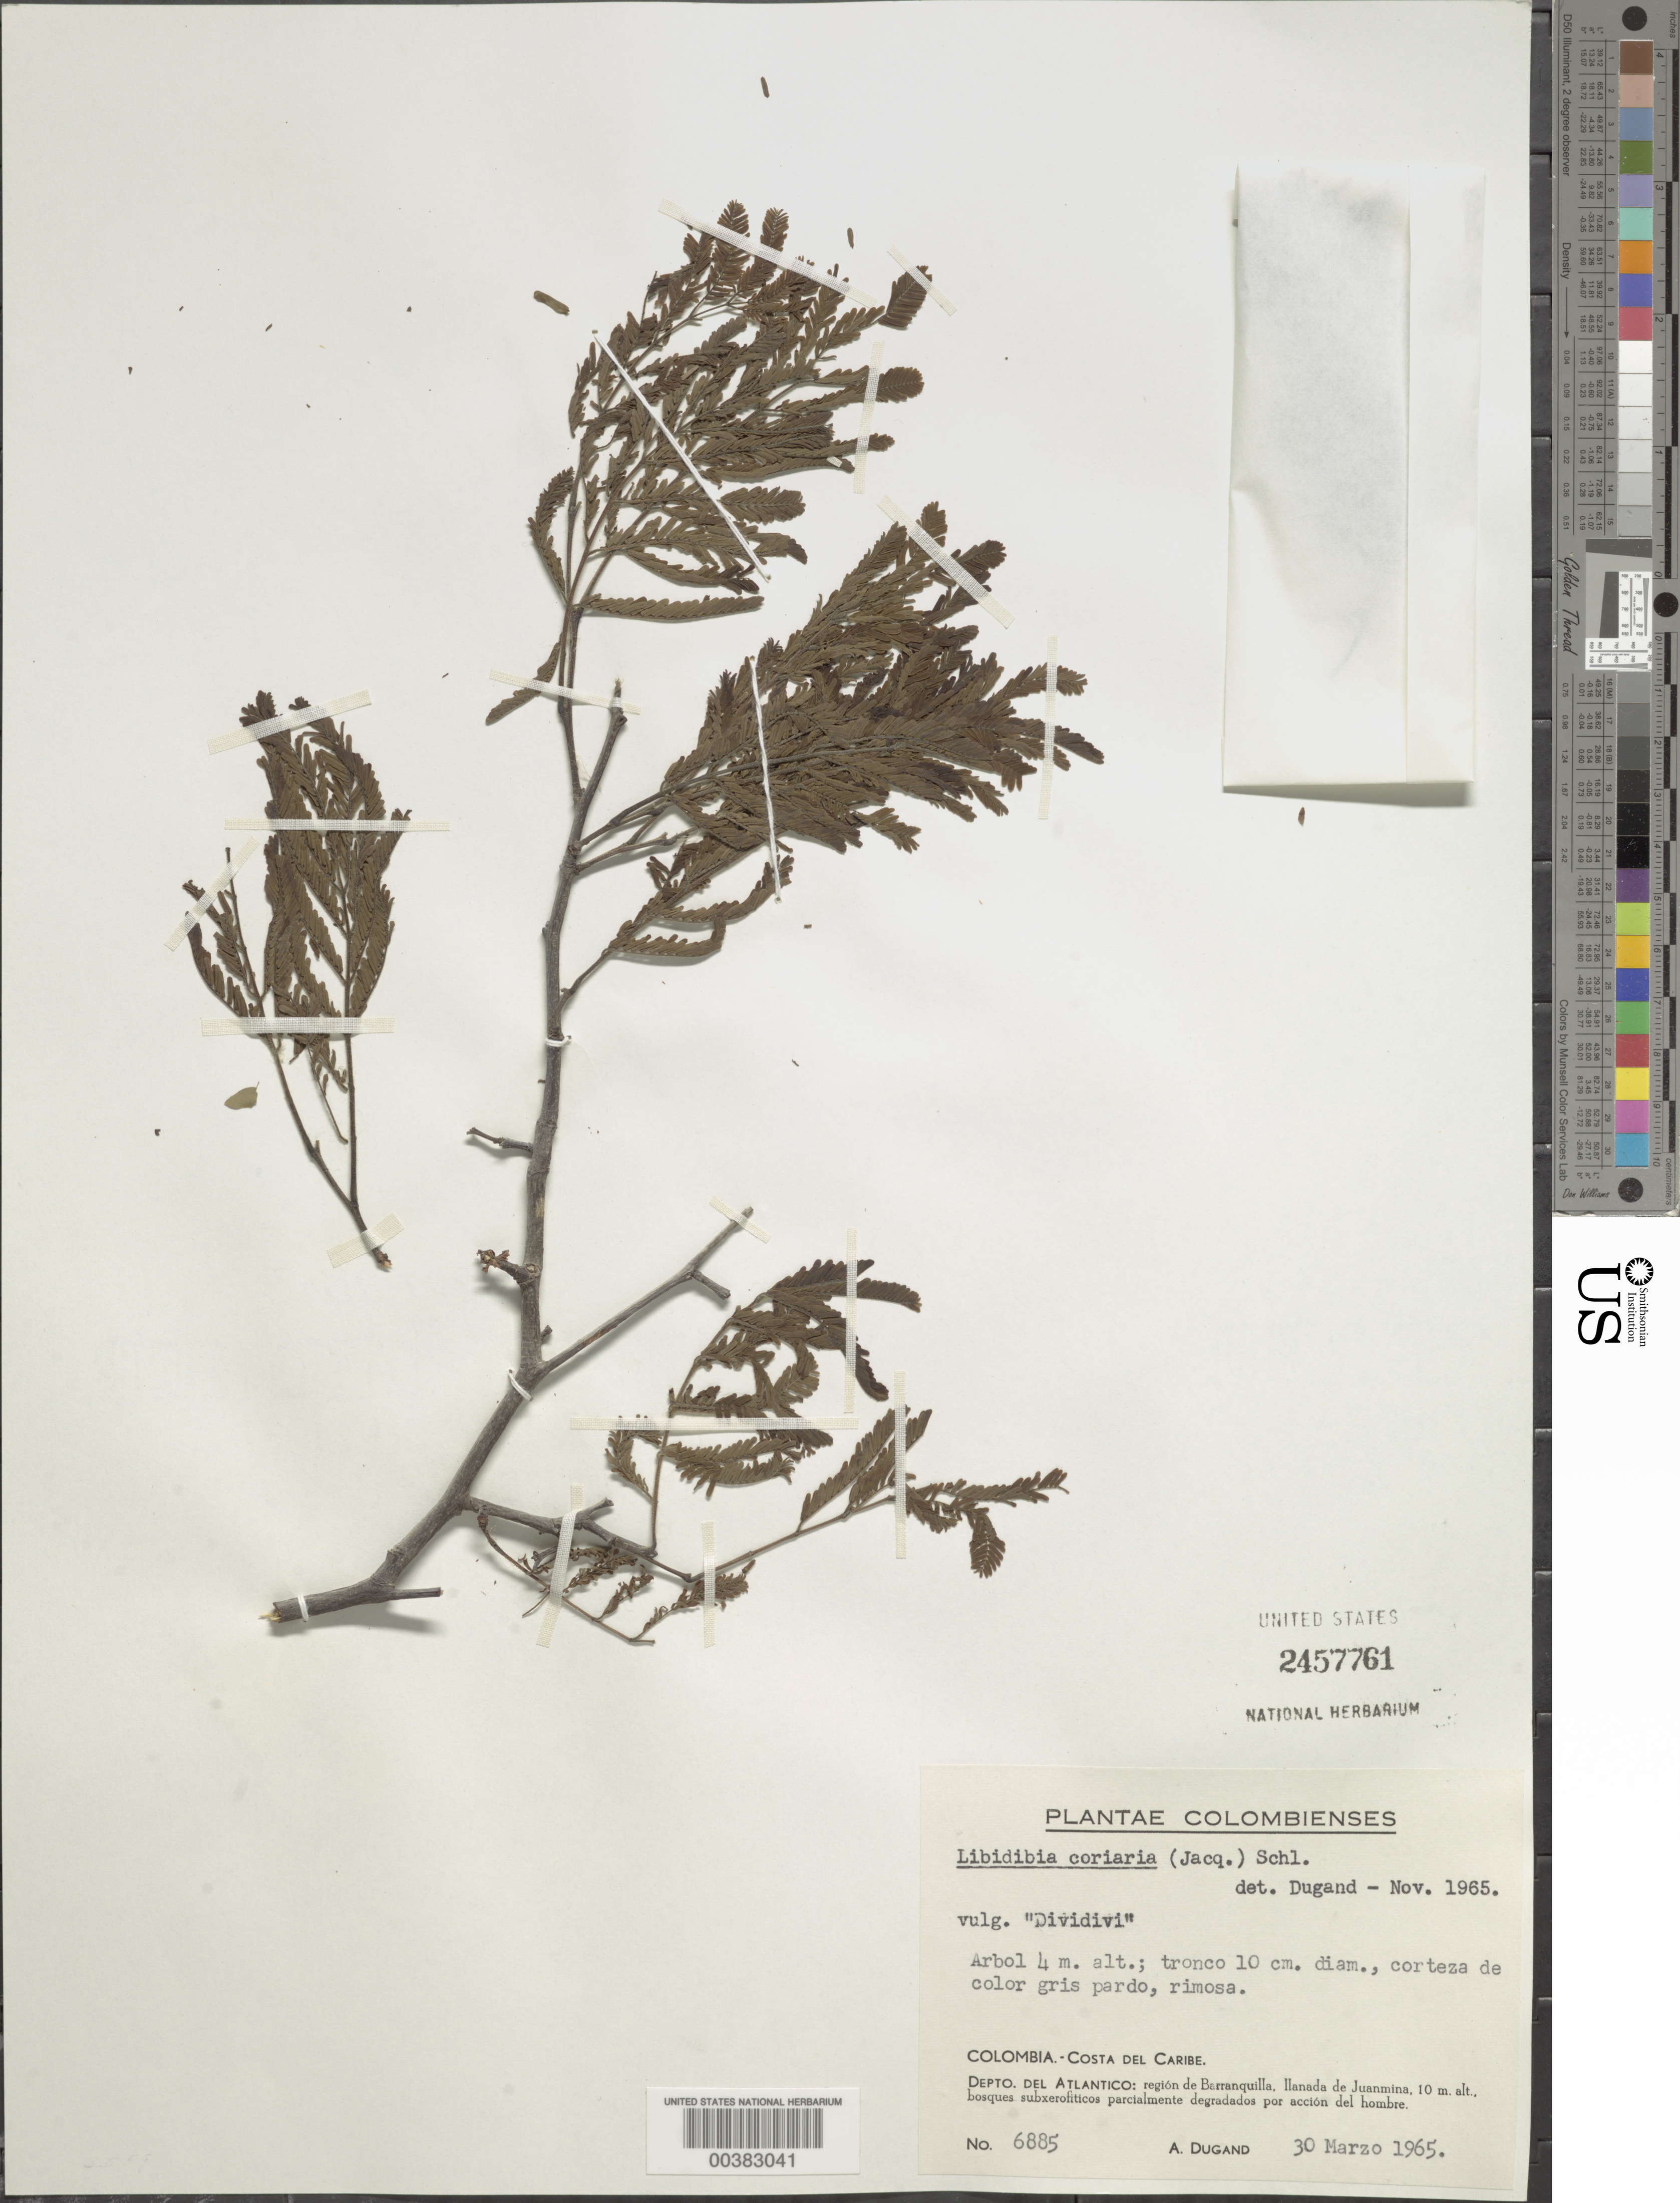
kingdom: Plantae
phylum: Tracheophyta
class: Magnoliopsida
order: Fabales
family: Fabaceae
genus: Libidibia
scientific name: Libidibia coriaria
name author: (Jacq.) Schltdl.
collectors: A. Dugand G.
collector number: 6885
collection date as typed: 30 Mar 1965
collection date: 1965-03-30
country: Colombia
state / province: Atlántico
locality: Region de Barranquilla, Llanada de Juan Mina; Costa del Caribe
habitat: Bosques subxerofiticos parcialmente degradados por accion del hombre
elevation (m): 10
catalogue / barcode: US 2457761